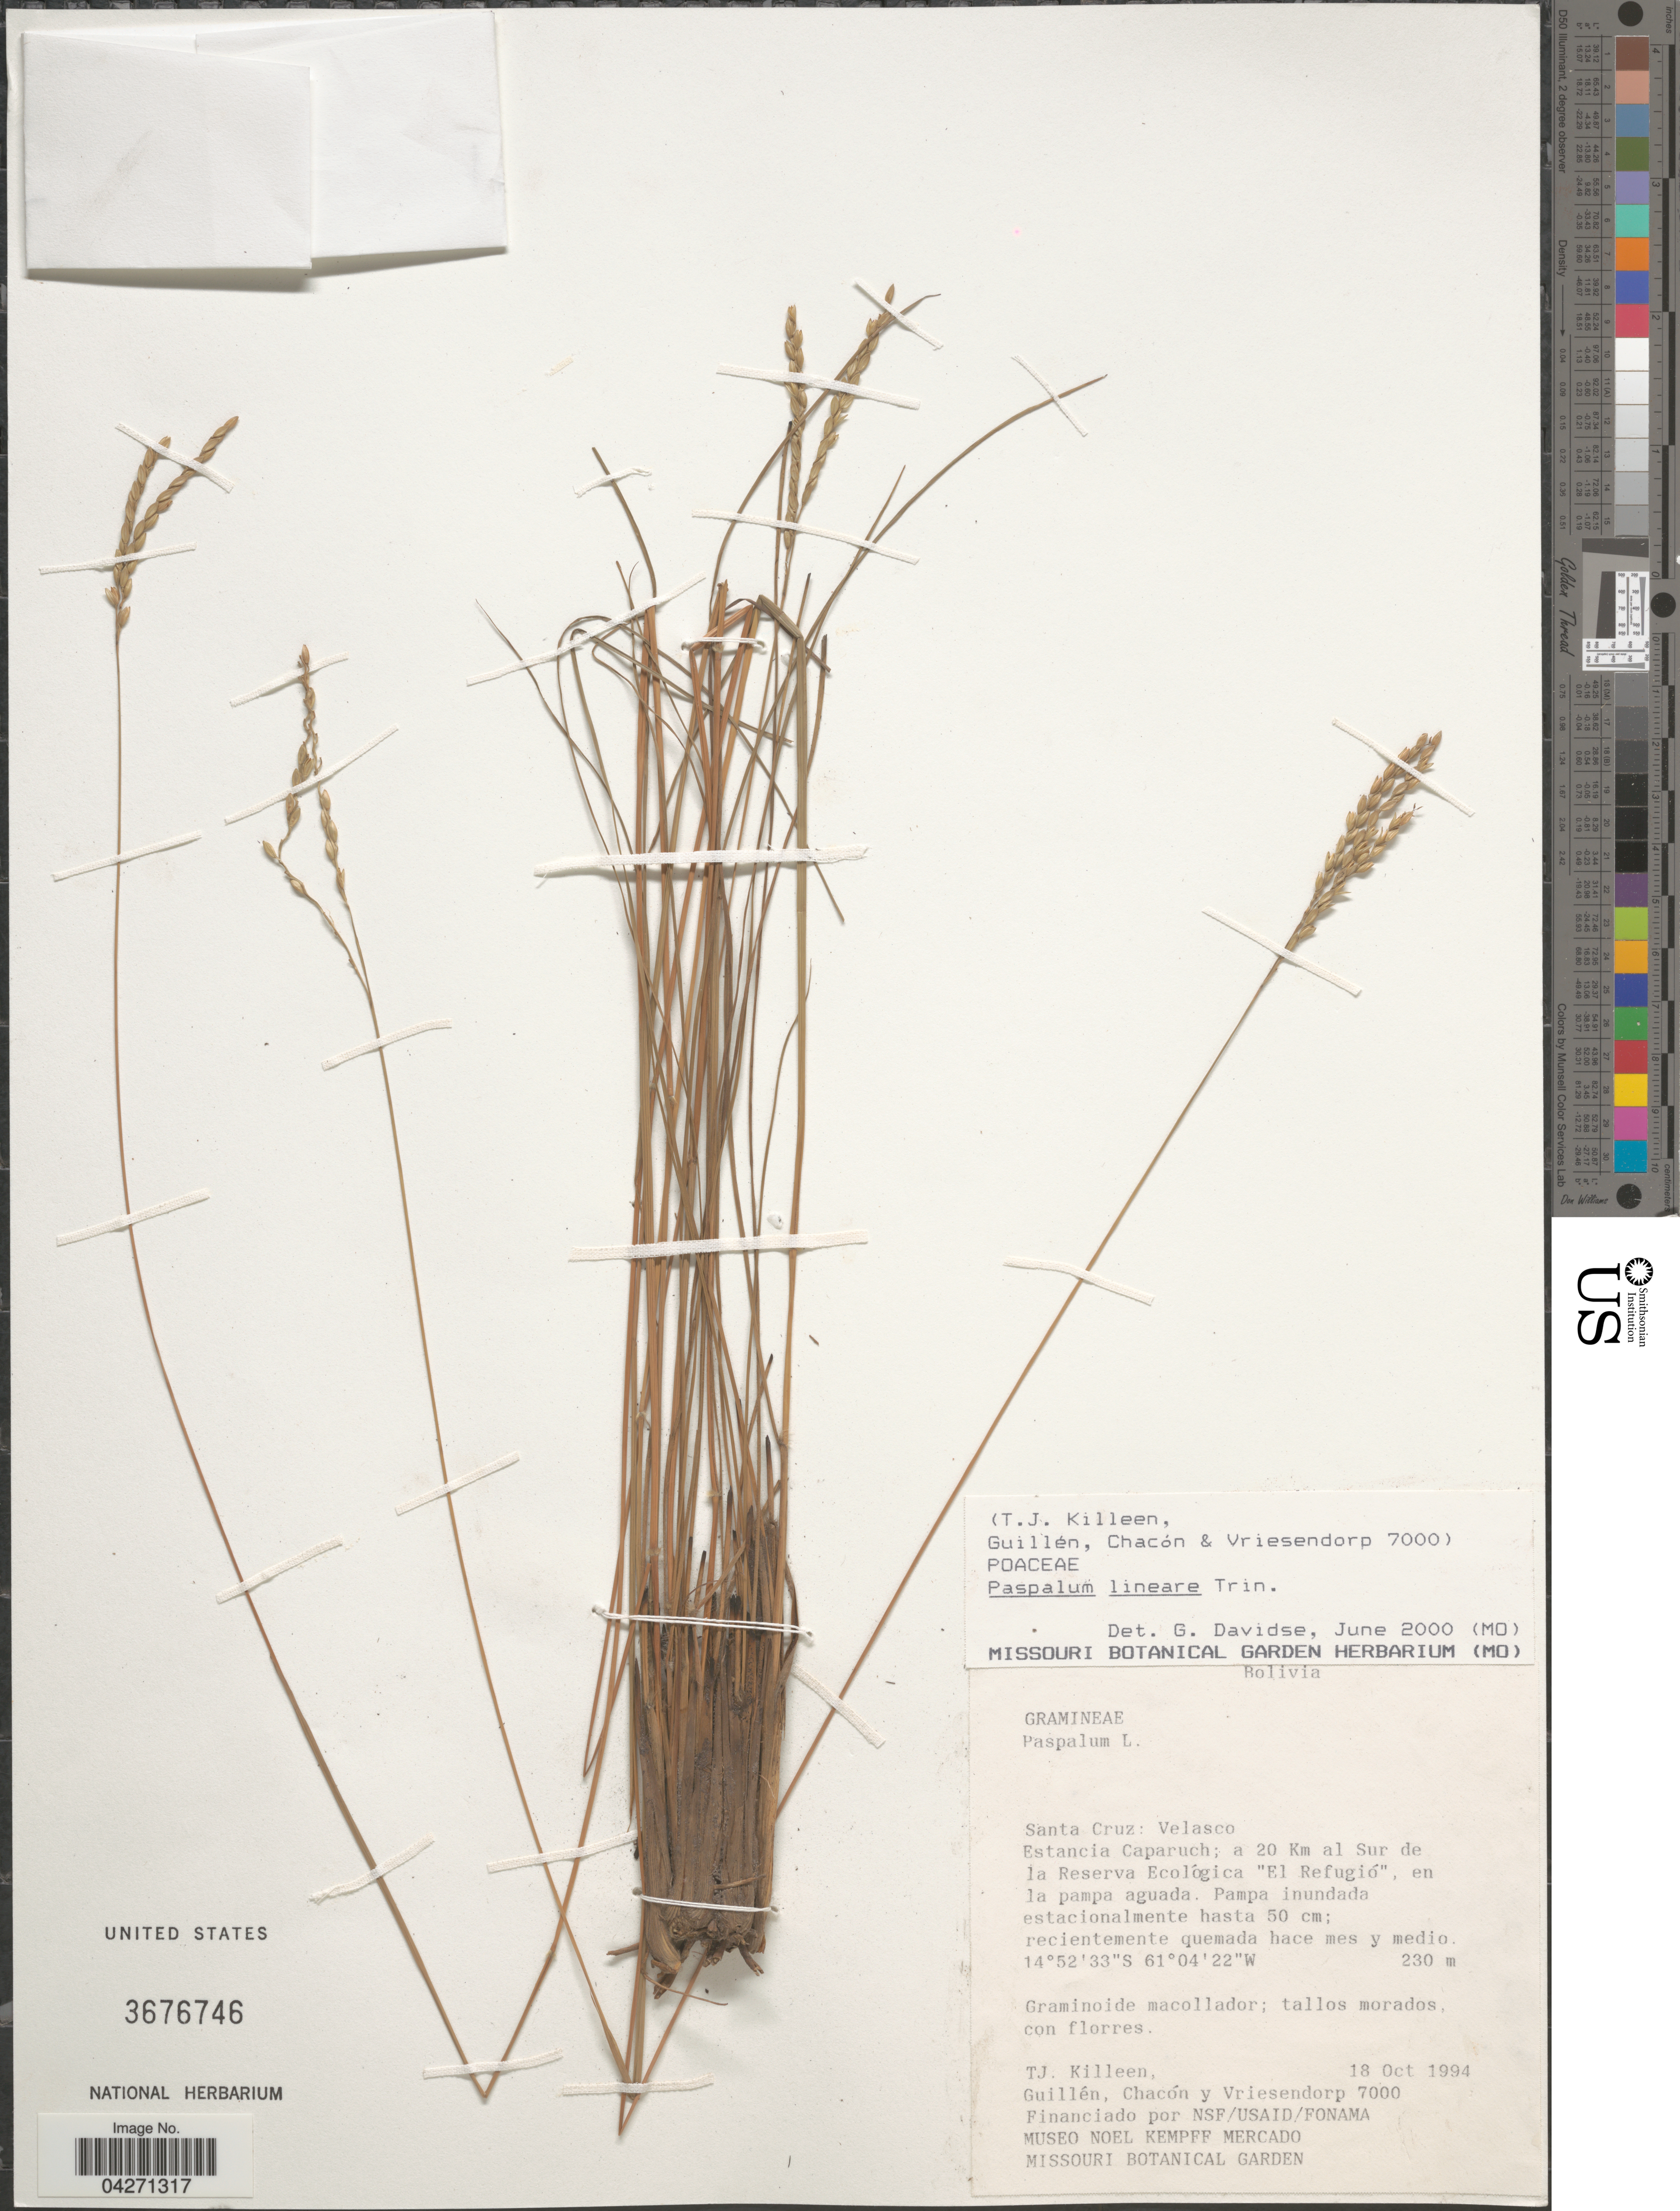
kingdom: Plantae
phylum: Tracheophyta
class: Liliopsida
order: Poales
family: Poaceae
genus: Paspalum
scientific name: Paspalum lineare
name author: E. Fourn.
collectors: T. J. Killeen, -- Guillen, -. Chacon & Vriesendorp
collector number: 7000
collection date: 1994-10-18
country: Bolivia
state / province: Santa Cruz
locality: Velasco. Estancia Caparuch; a 20 Km al Sur de la Reserva Ecológica "El Refugió" , en la pampa aguada.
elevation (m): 230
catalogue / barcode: US 3676746